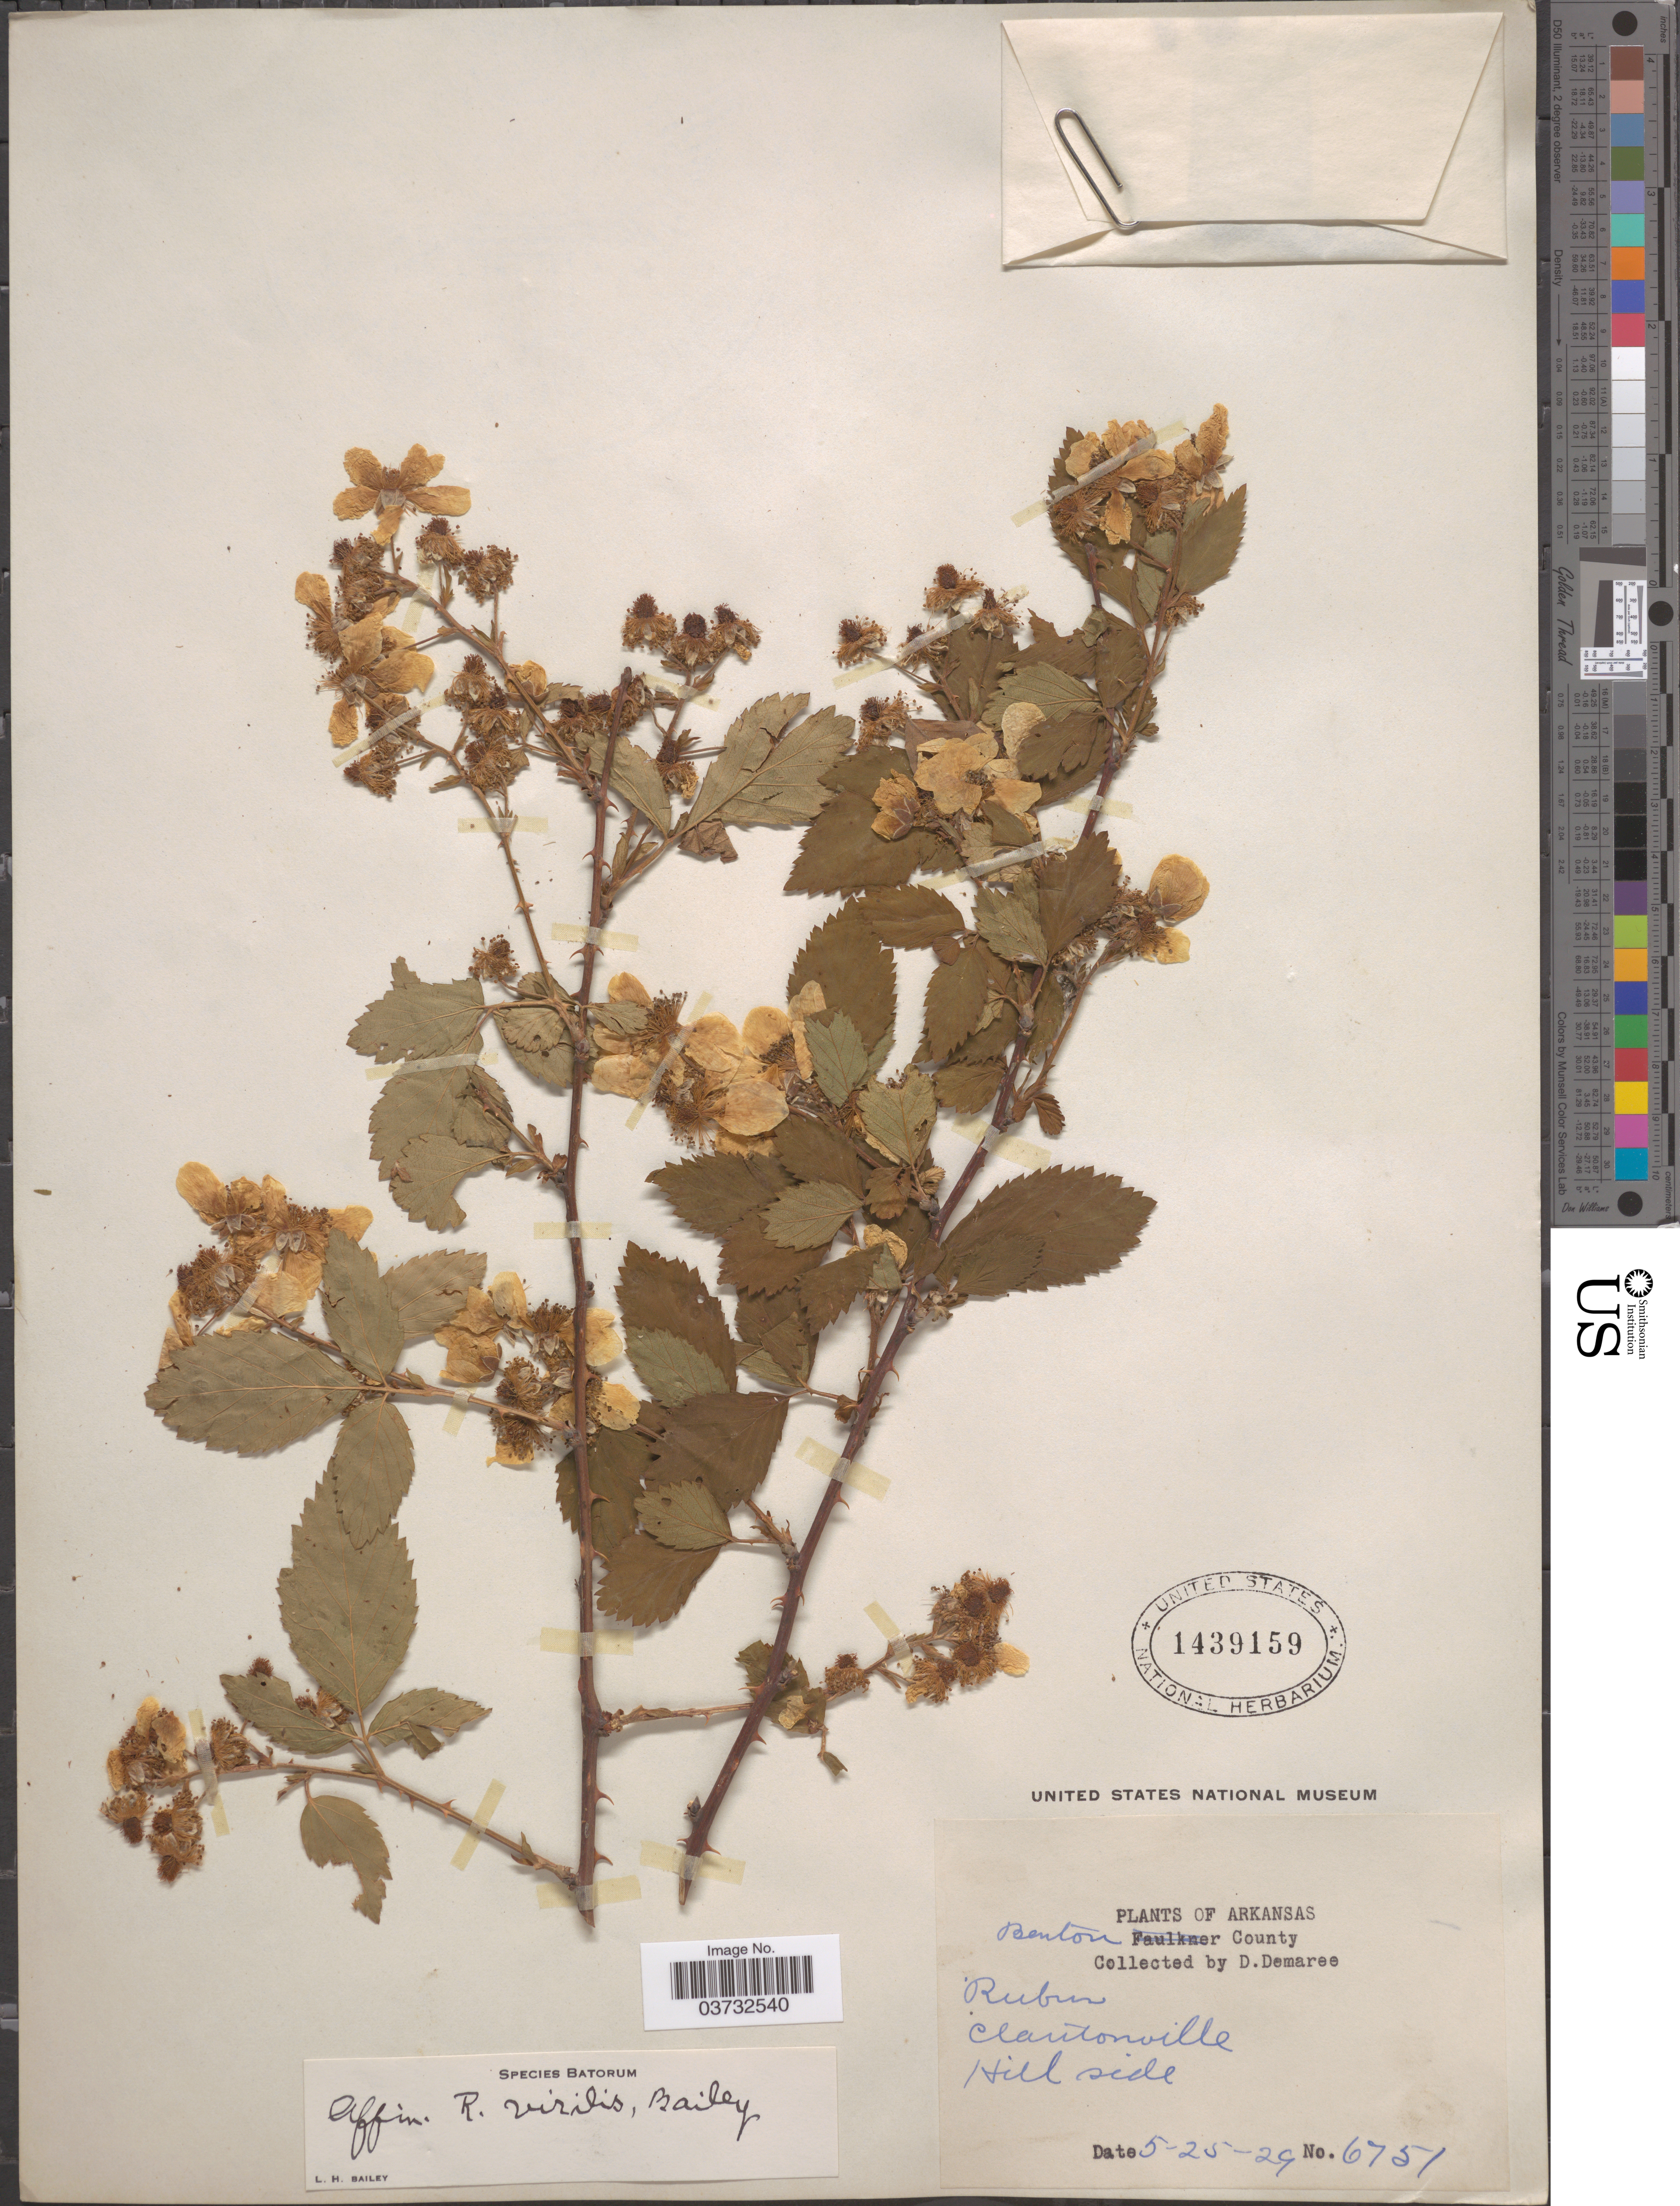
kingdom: Plantae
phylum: Tracheophyta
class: Magnoliopsida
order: Rosales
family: Rosaceae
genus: Rubus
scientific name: Rubus virilis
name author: L.H. Bailey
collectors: D. Demaree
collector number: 6751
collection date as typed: Transcribed d/m/y: 25/5/29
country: United States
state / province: Arkansas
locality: Benton County. Clantonville. Hill side.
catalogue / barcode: US 1439159